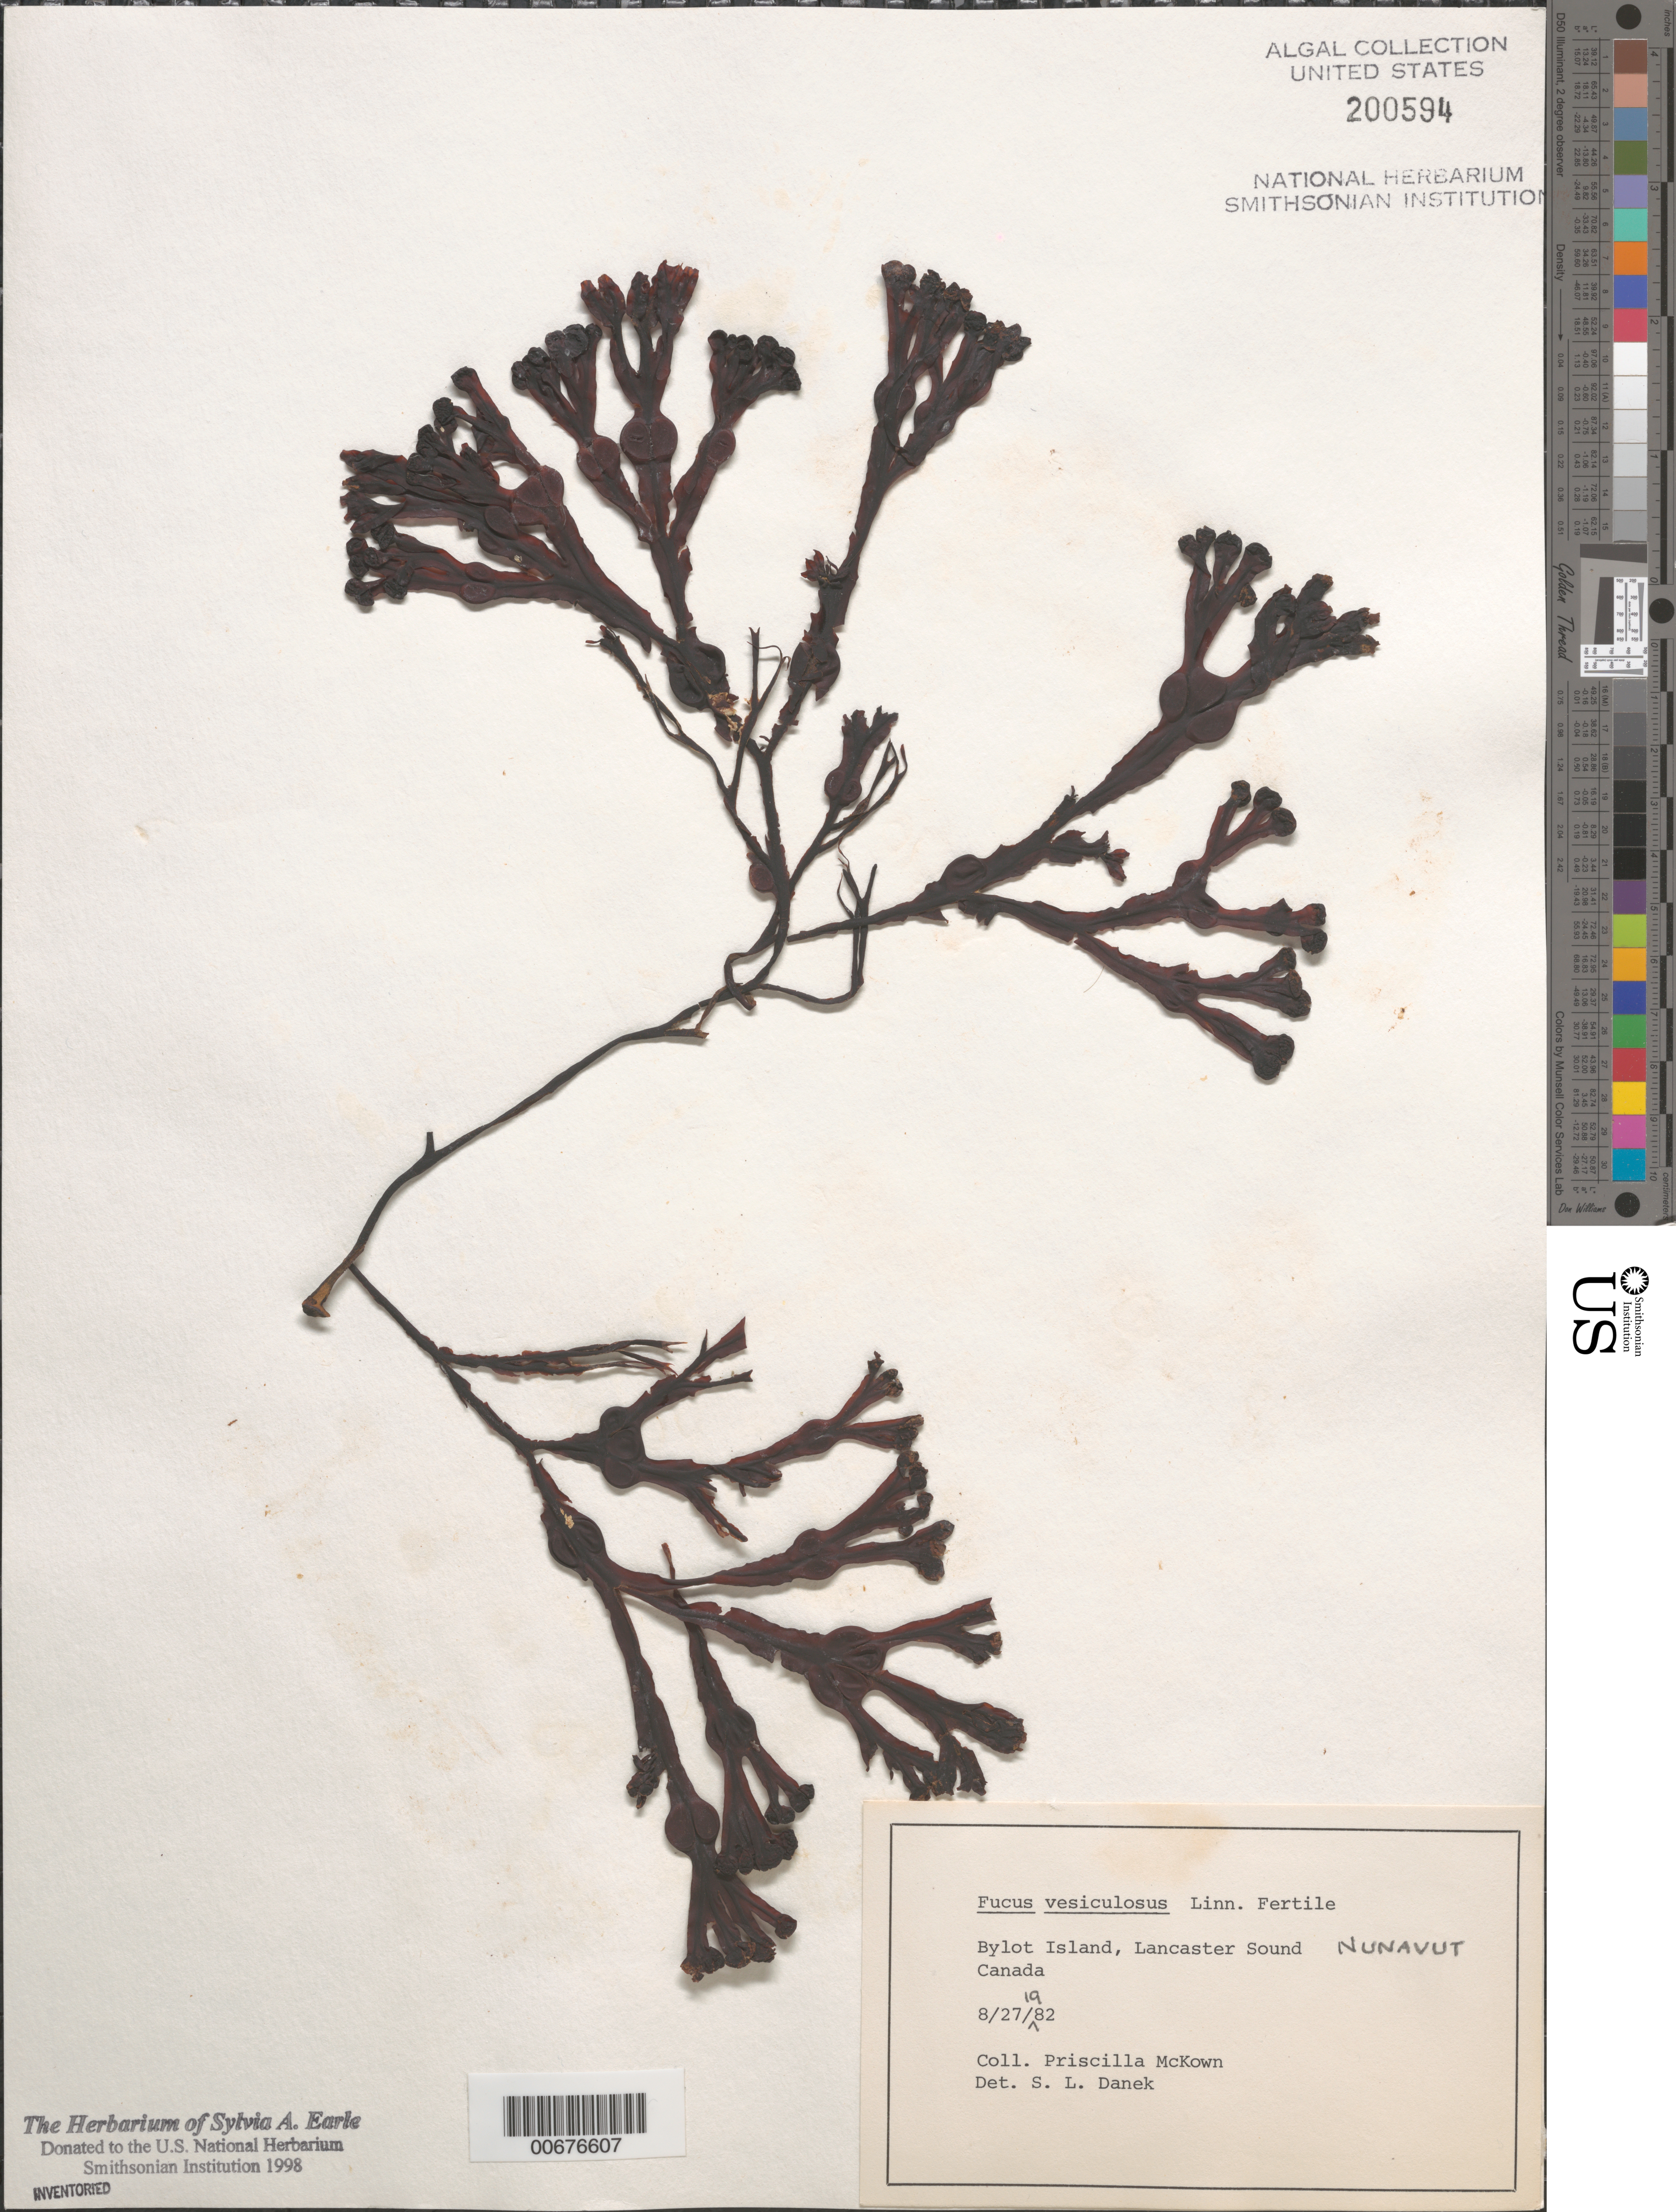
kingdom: Chromista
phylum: Ochrophyta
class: Phaeophyceae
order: Fucales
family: Fucaceae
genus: Fucus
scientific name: Fucus vesiculosus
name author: L.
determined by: Danek, S. L.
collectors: P. McKown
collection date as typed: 27 Aug 1982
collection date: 1982-08-27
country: Canada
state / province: Nunavut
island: Bylot Island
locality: Lancaster Sound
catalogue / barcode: US 200594